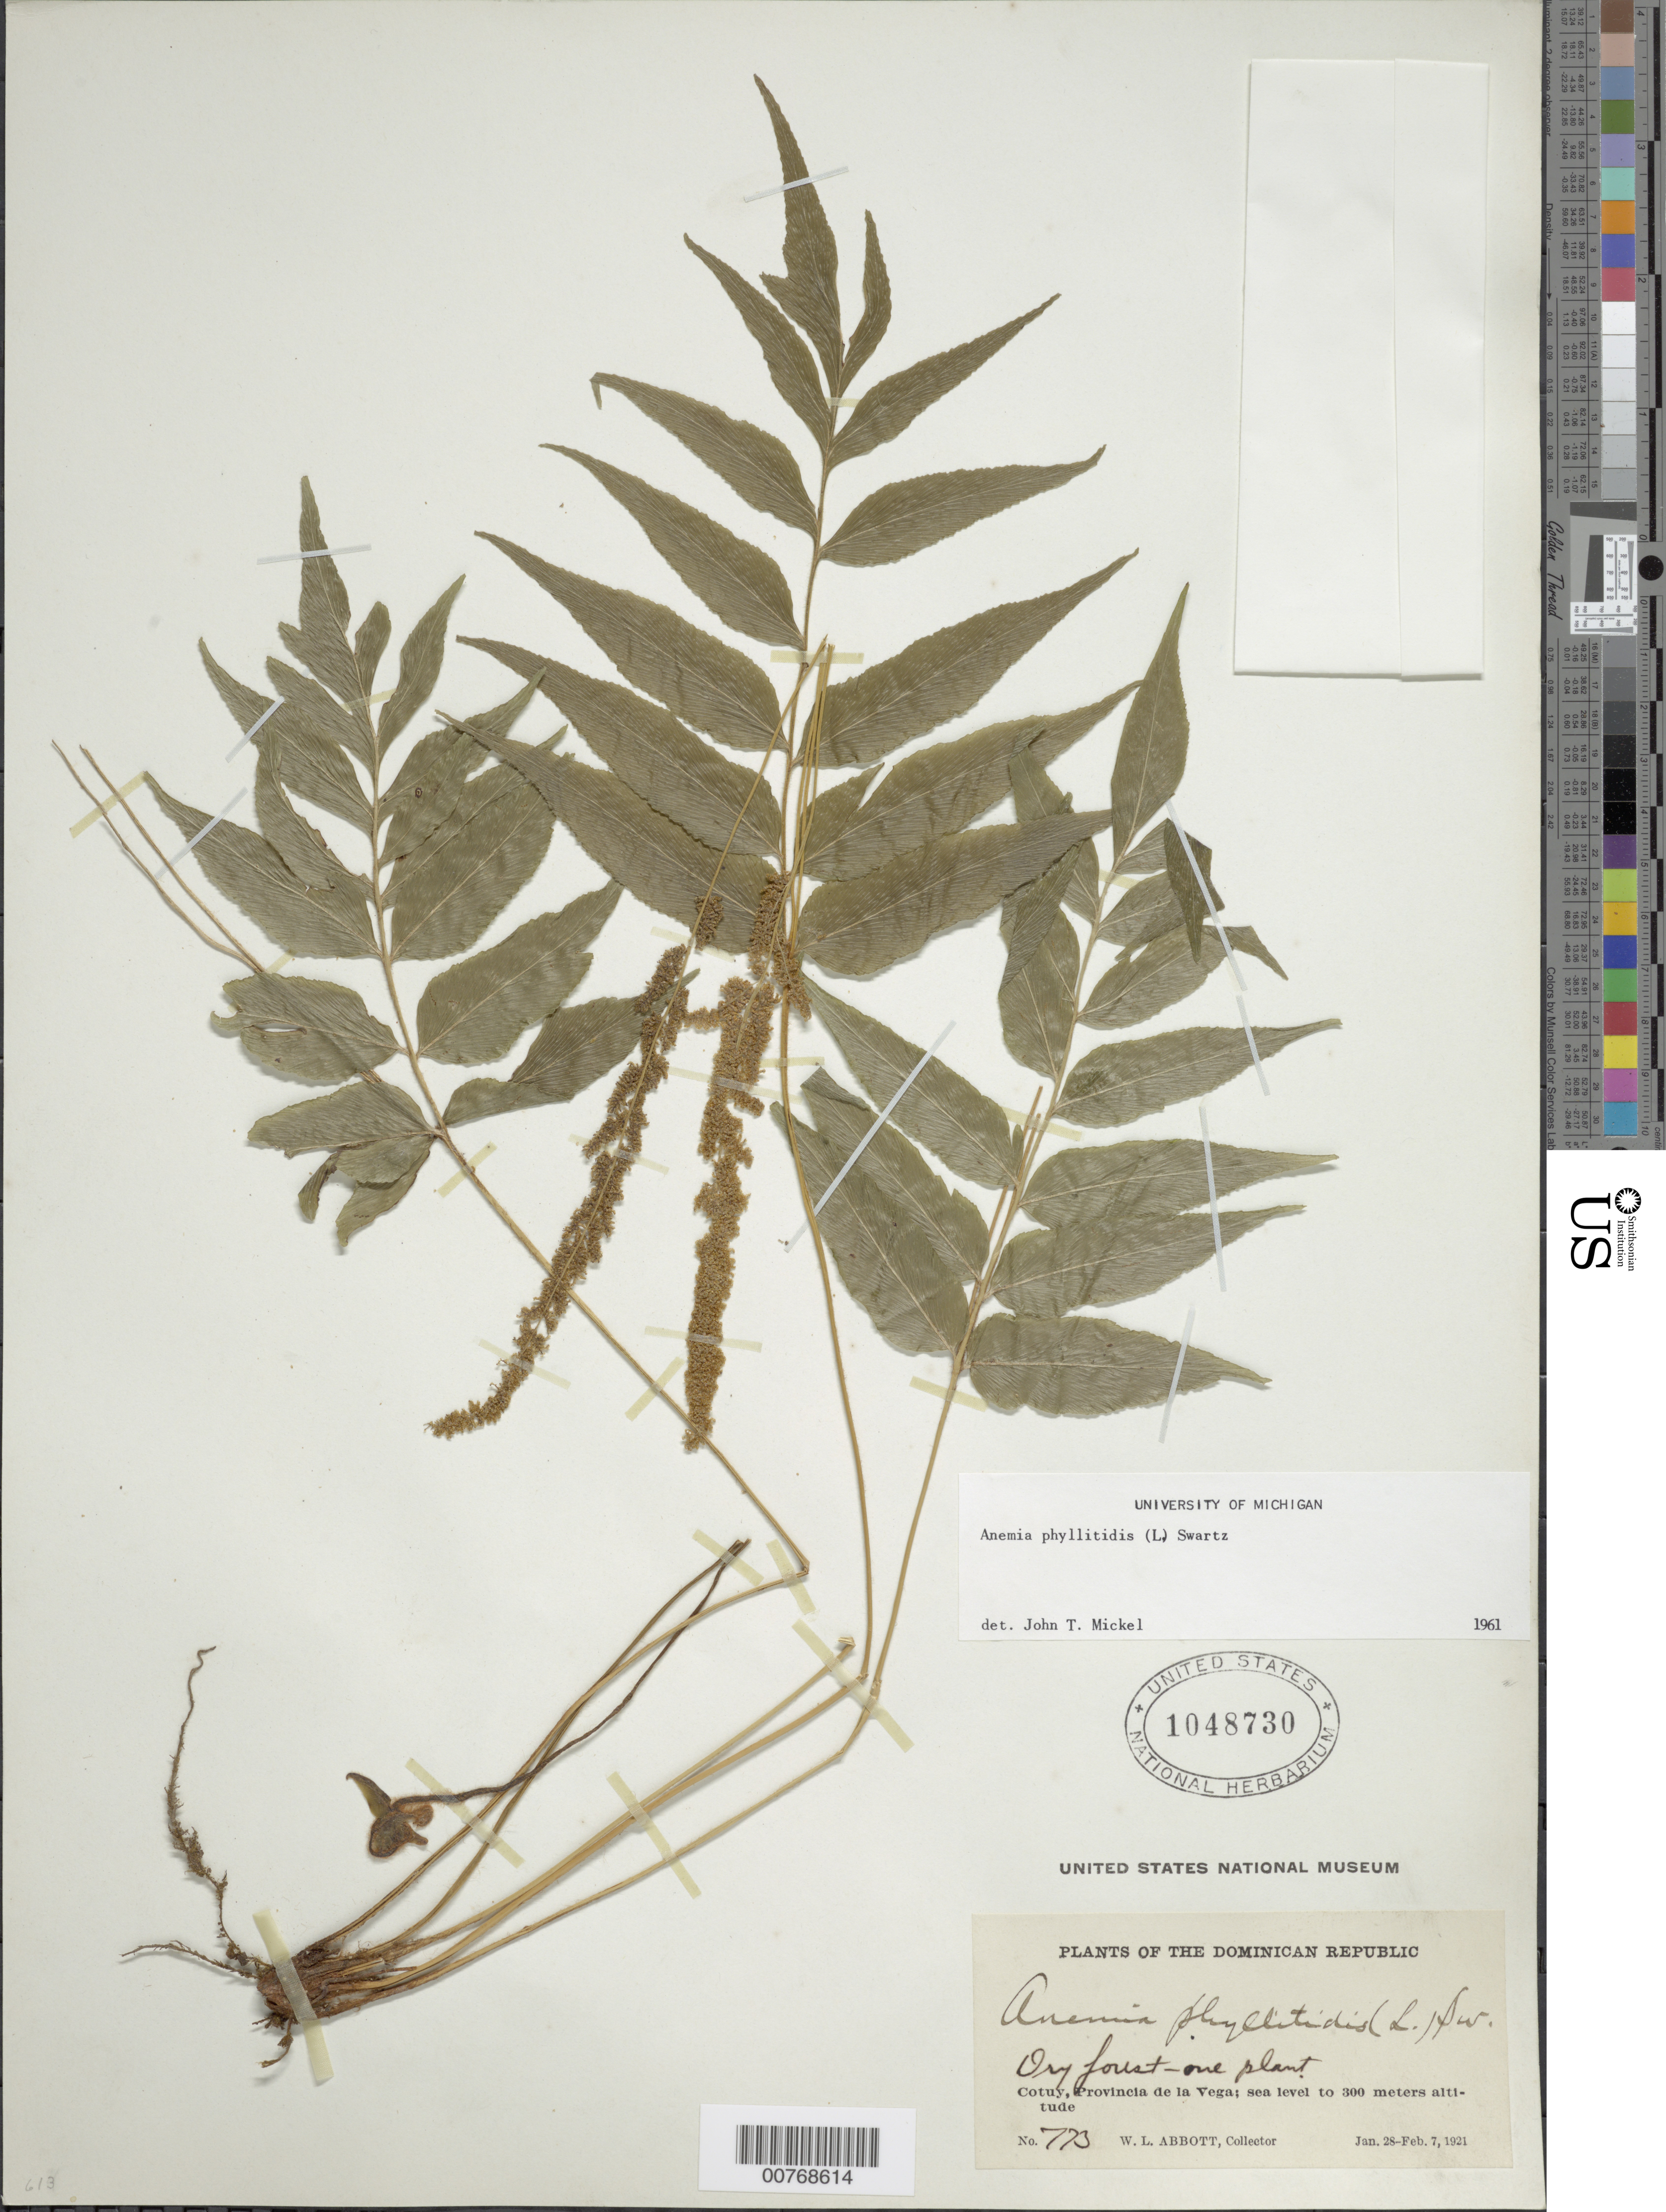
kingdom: Plantae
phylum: Tracheophyta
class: Polypodiopsida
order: Schizaeales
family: Anemiaceae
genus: Anemia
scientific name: Anemia phyllitidis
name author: (L.) Sw.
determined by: Mickel, J. T., (NY), New York Botanical Garden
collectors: W. L. Abbott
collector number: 773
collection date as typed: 28 Feb 1910 07 Feb 1921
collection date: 1910-02-28/1921-02-07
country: Dominican Republic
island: Hispaniola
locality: Cotuy, Provincia de La Vega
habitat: Dry forest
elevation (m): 0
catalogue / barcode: US 1048730